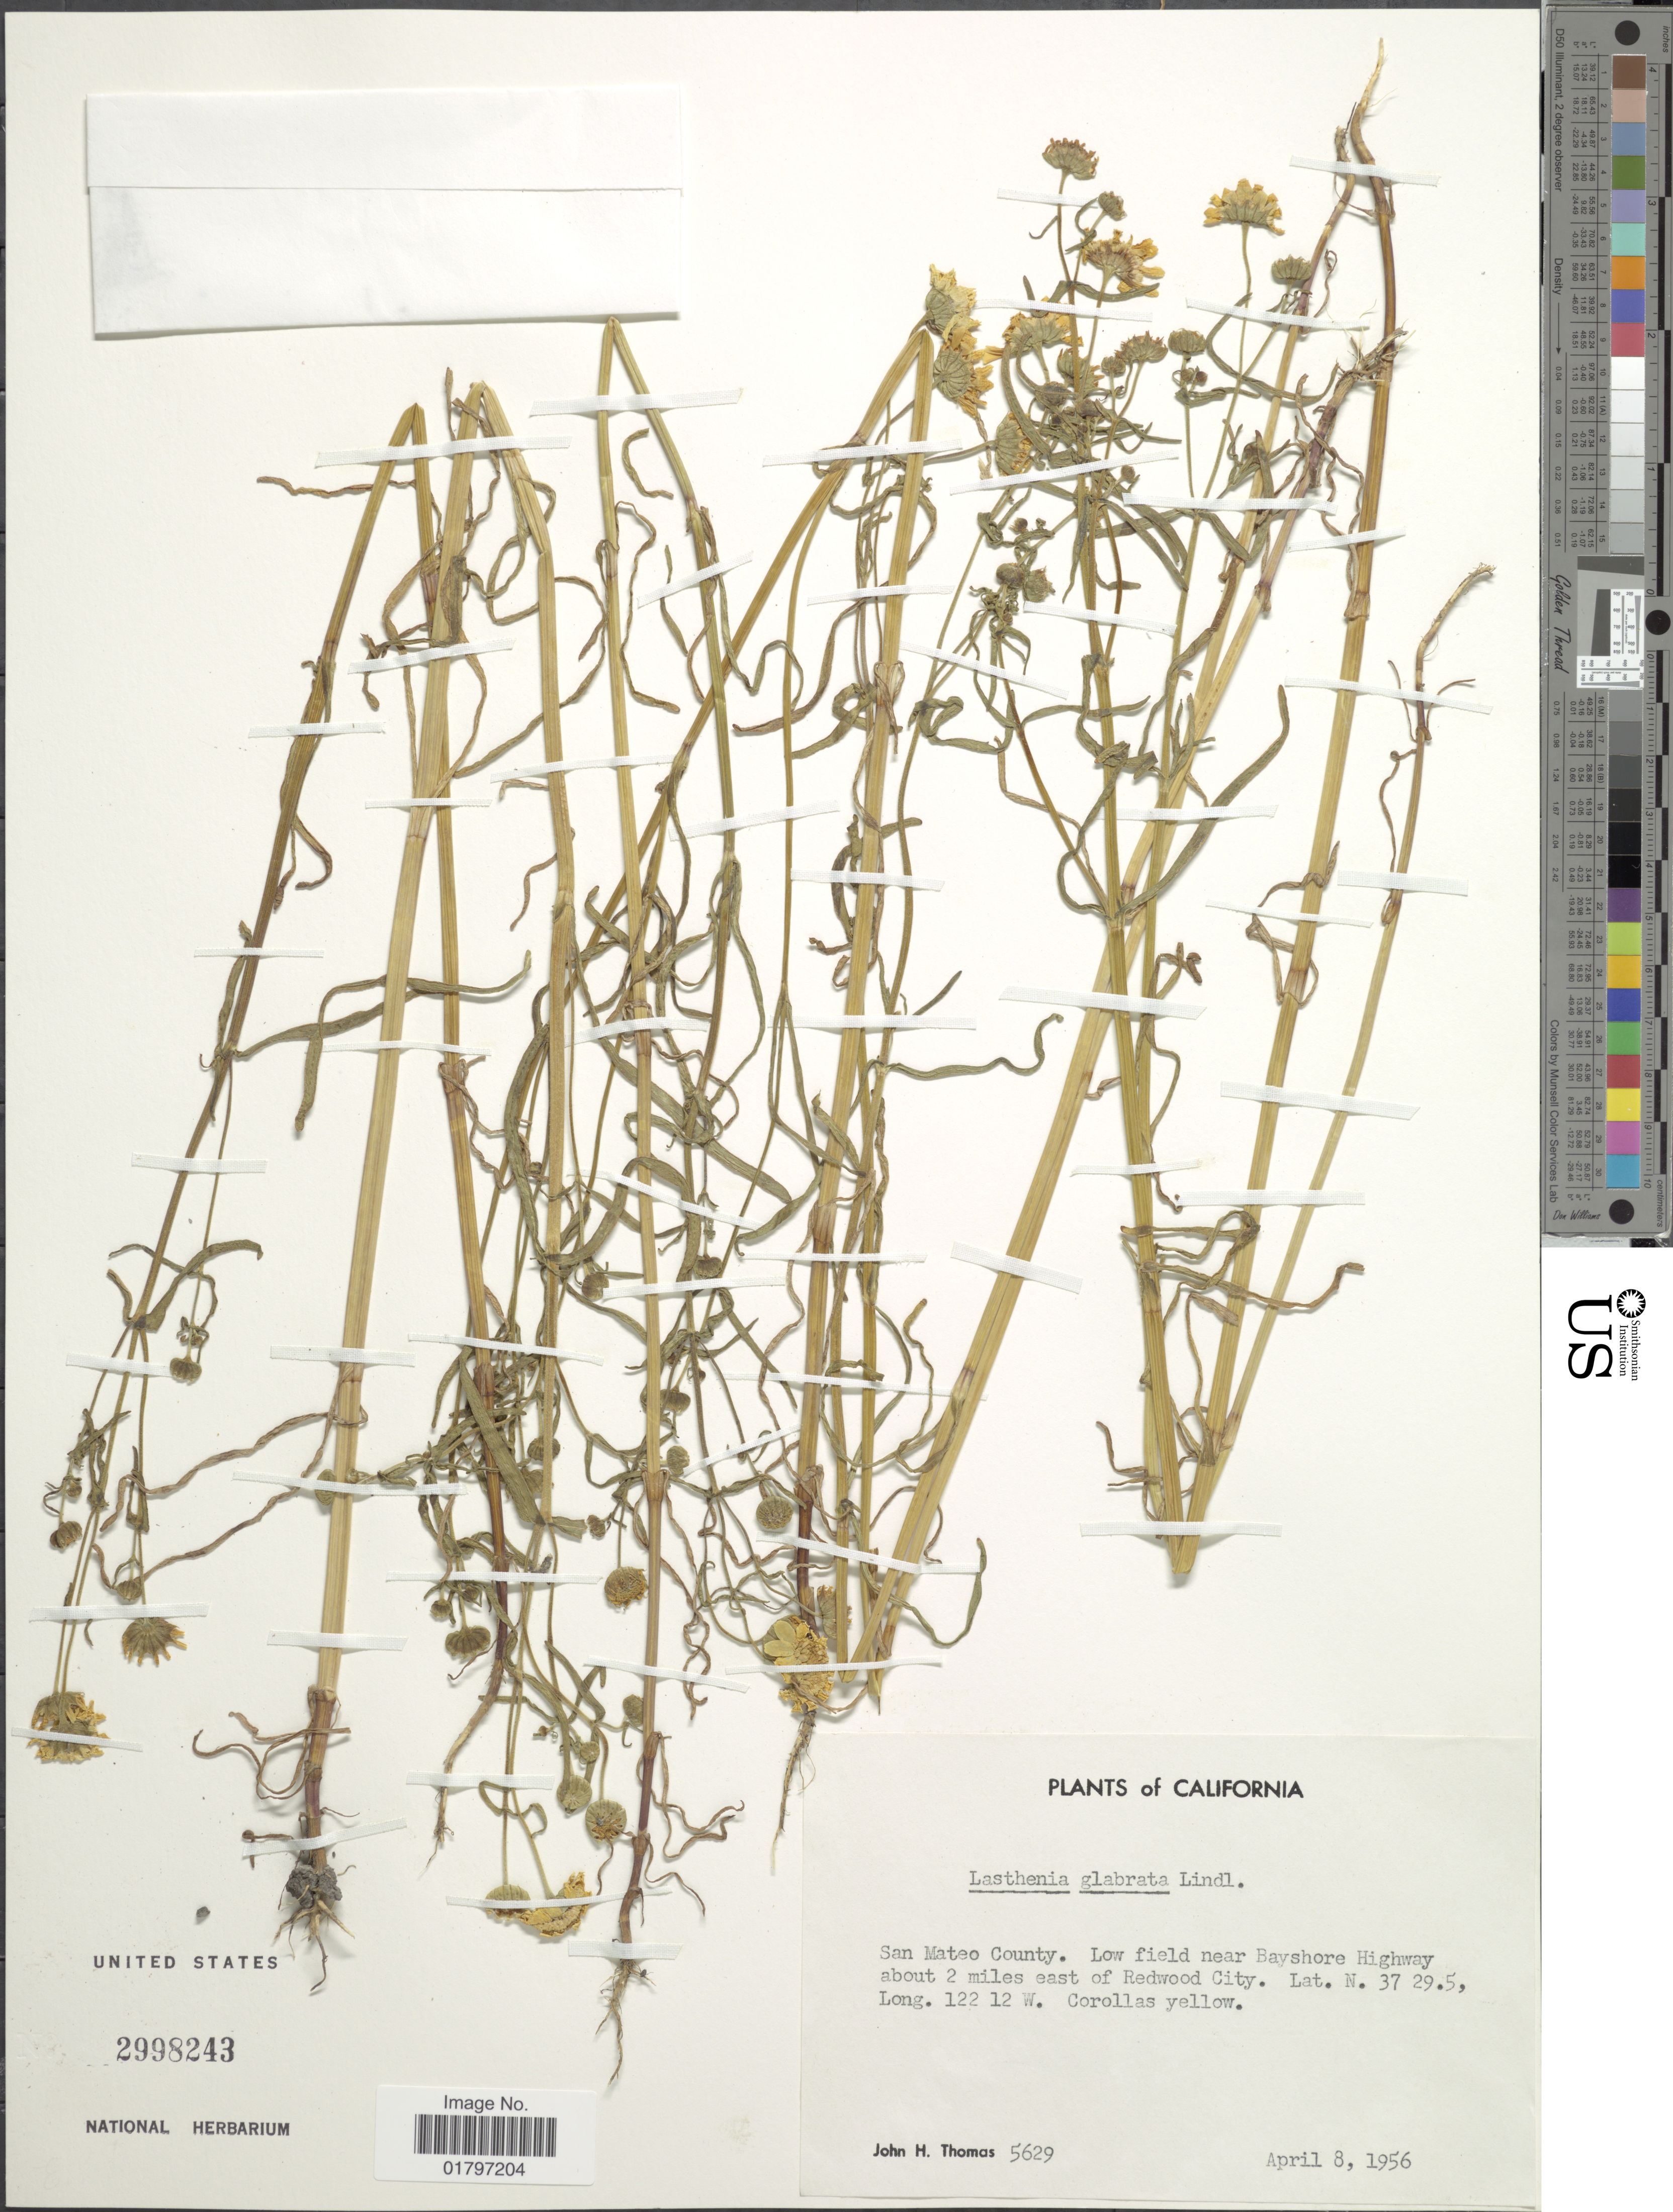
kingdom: Plantae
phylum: Tracheophyta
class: Magnoliopsida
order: Asterales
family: Asteraceae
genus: Lasthenia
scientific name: Lasthenia glabrata subsp. glabrata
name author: Lindl.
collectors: J. H. Thomas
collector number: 5629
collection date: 1956-04-08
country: United States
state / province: California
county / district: San Mateo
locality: San Mateo County. Low field near Bayshore Highway about 2 miles east of Redwood City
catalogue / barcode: US 2998243